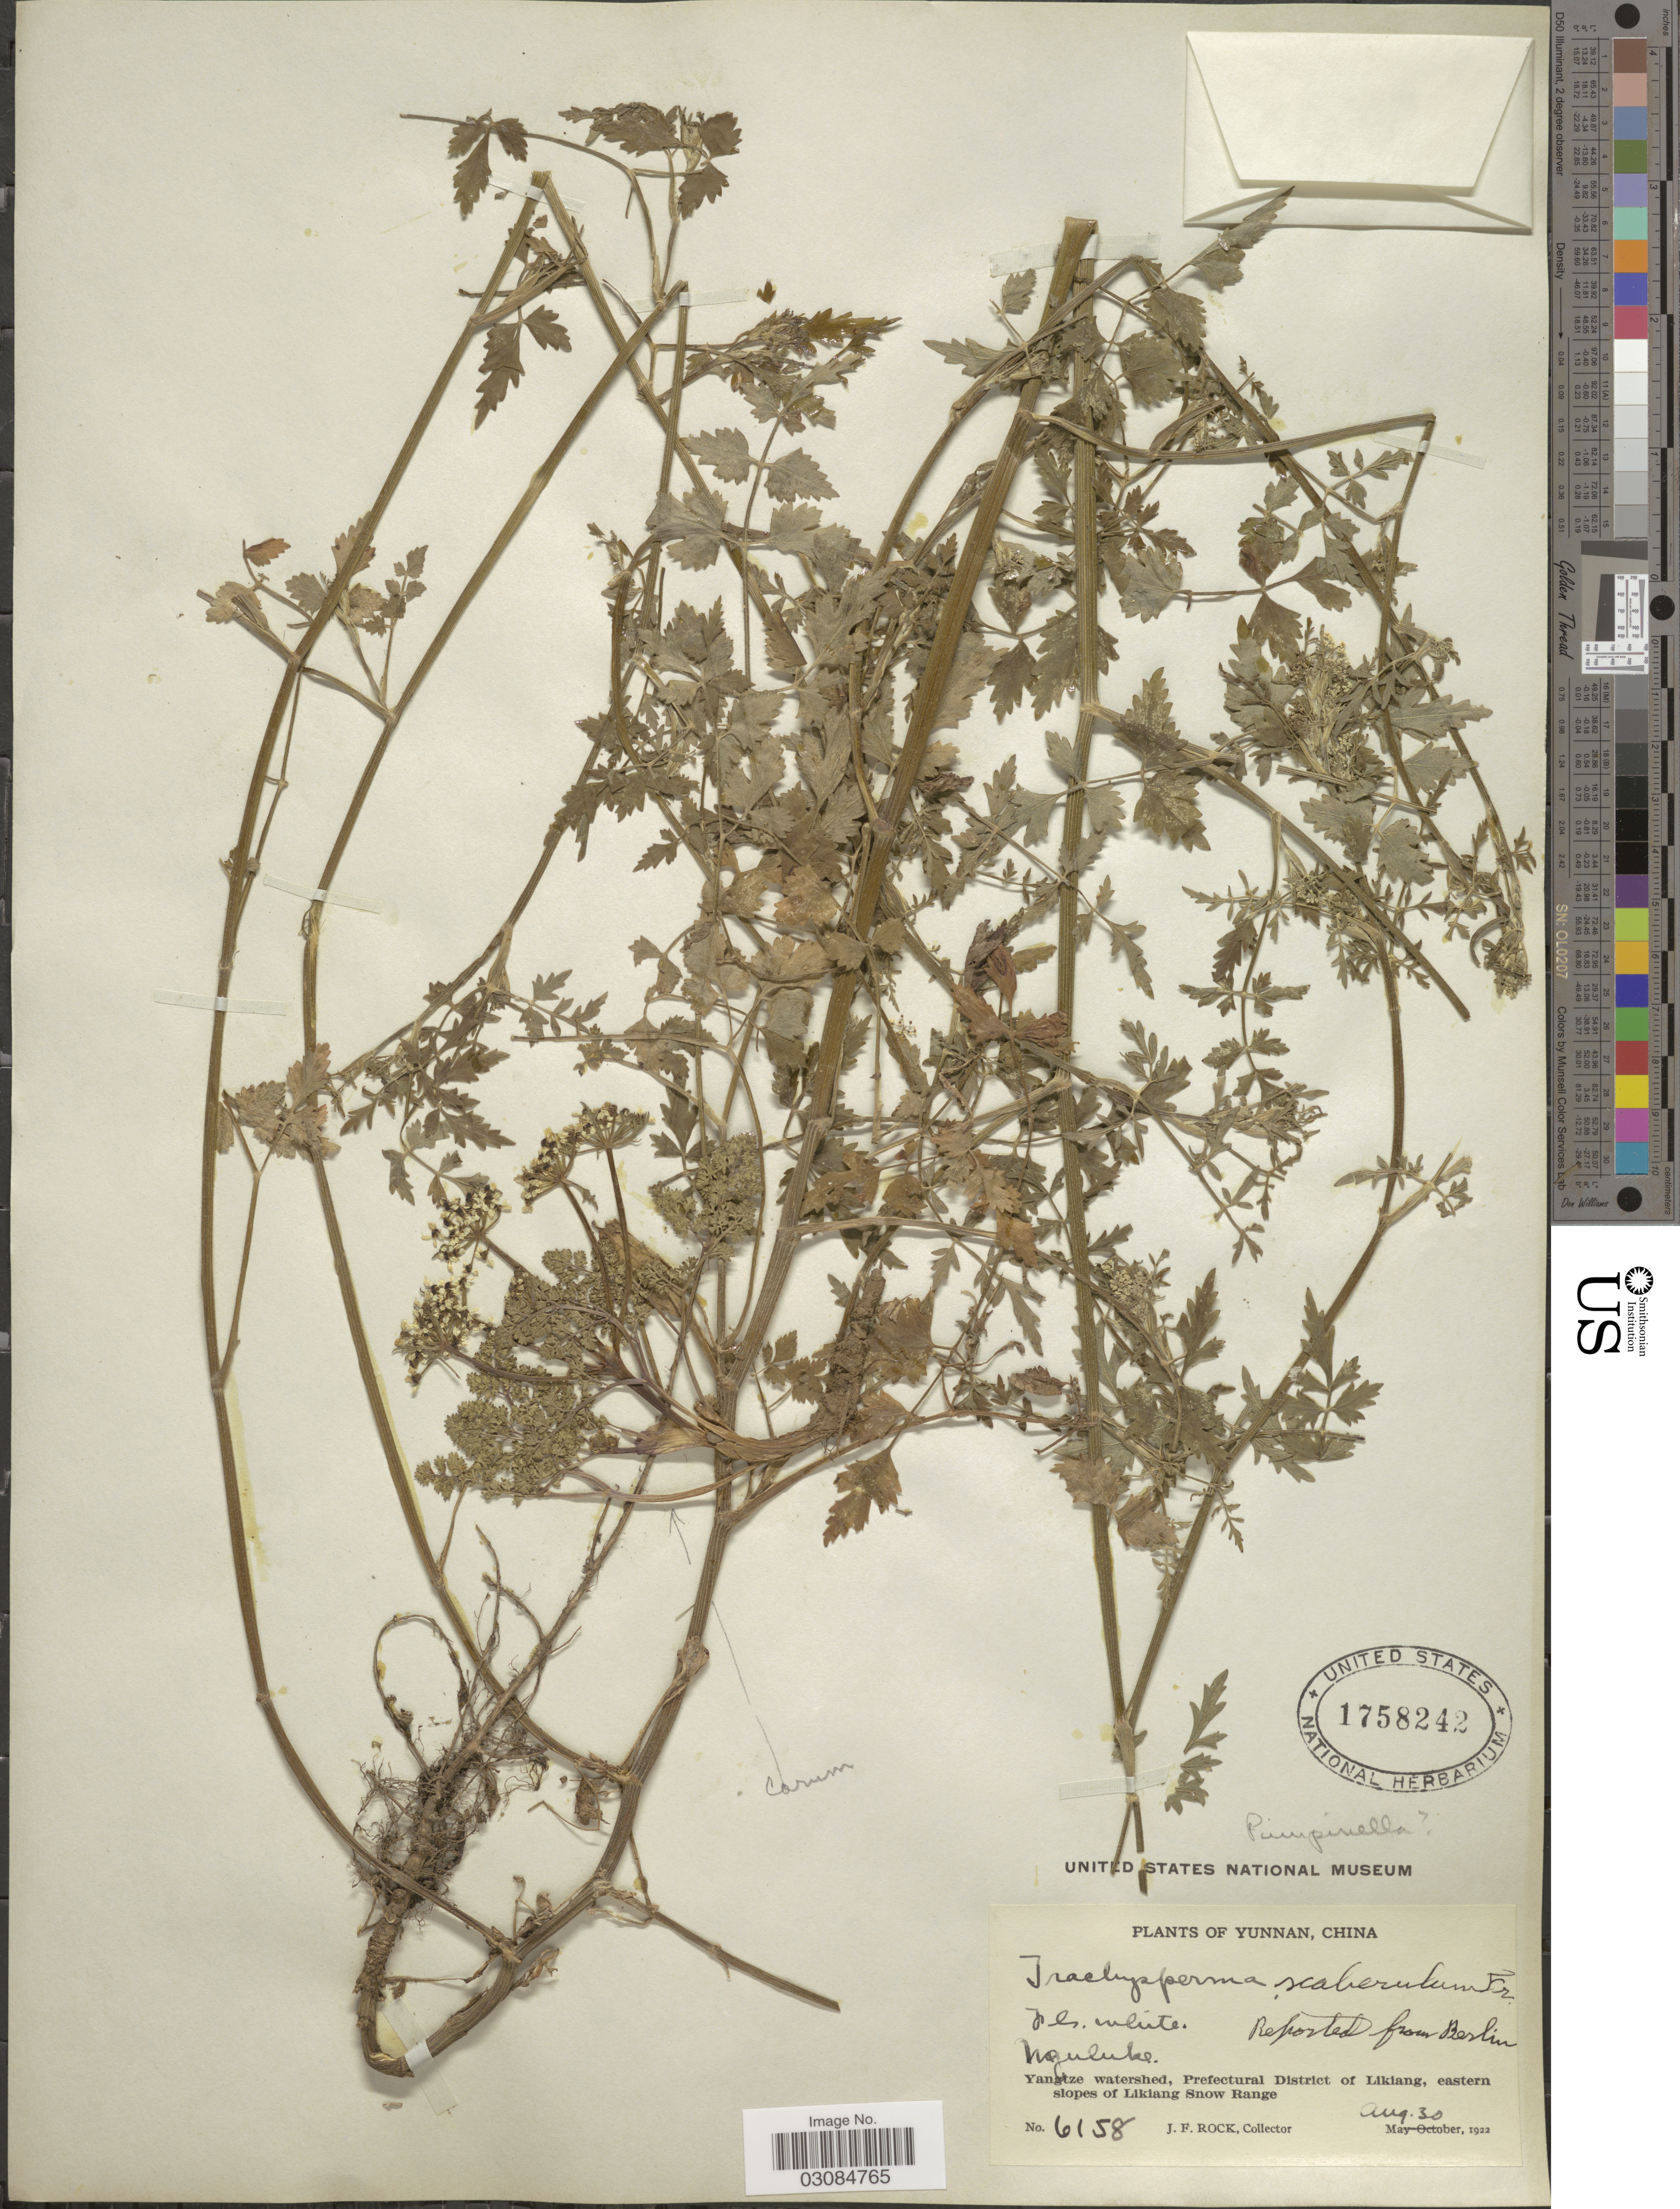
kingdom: Plantae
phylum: Tracheophyta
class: Magnoliopsida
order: Apiales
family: Apiaceae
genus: Trachyspermum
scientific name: Trachyspermum scaberulum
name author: (Franch.) H. Wolff ex Hand.-Mazz.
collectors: J. Rock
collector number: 6158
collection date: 1922-08-30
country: China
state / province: Yunnan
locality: Nguluke. Yangtze watershed, Prefectural District of Likiang, eastern slopes of Likiang Snow Range.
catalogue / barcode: US 1758242